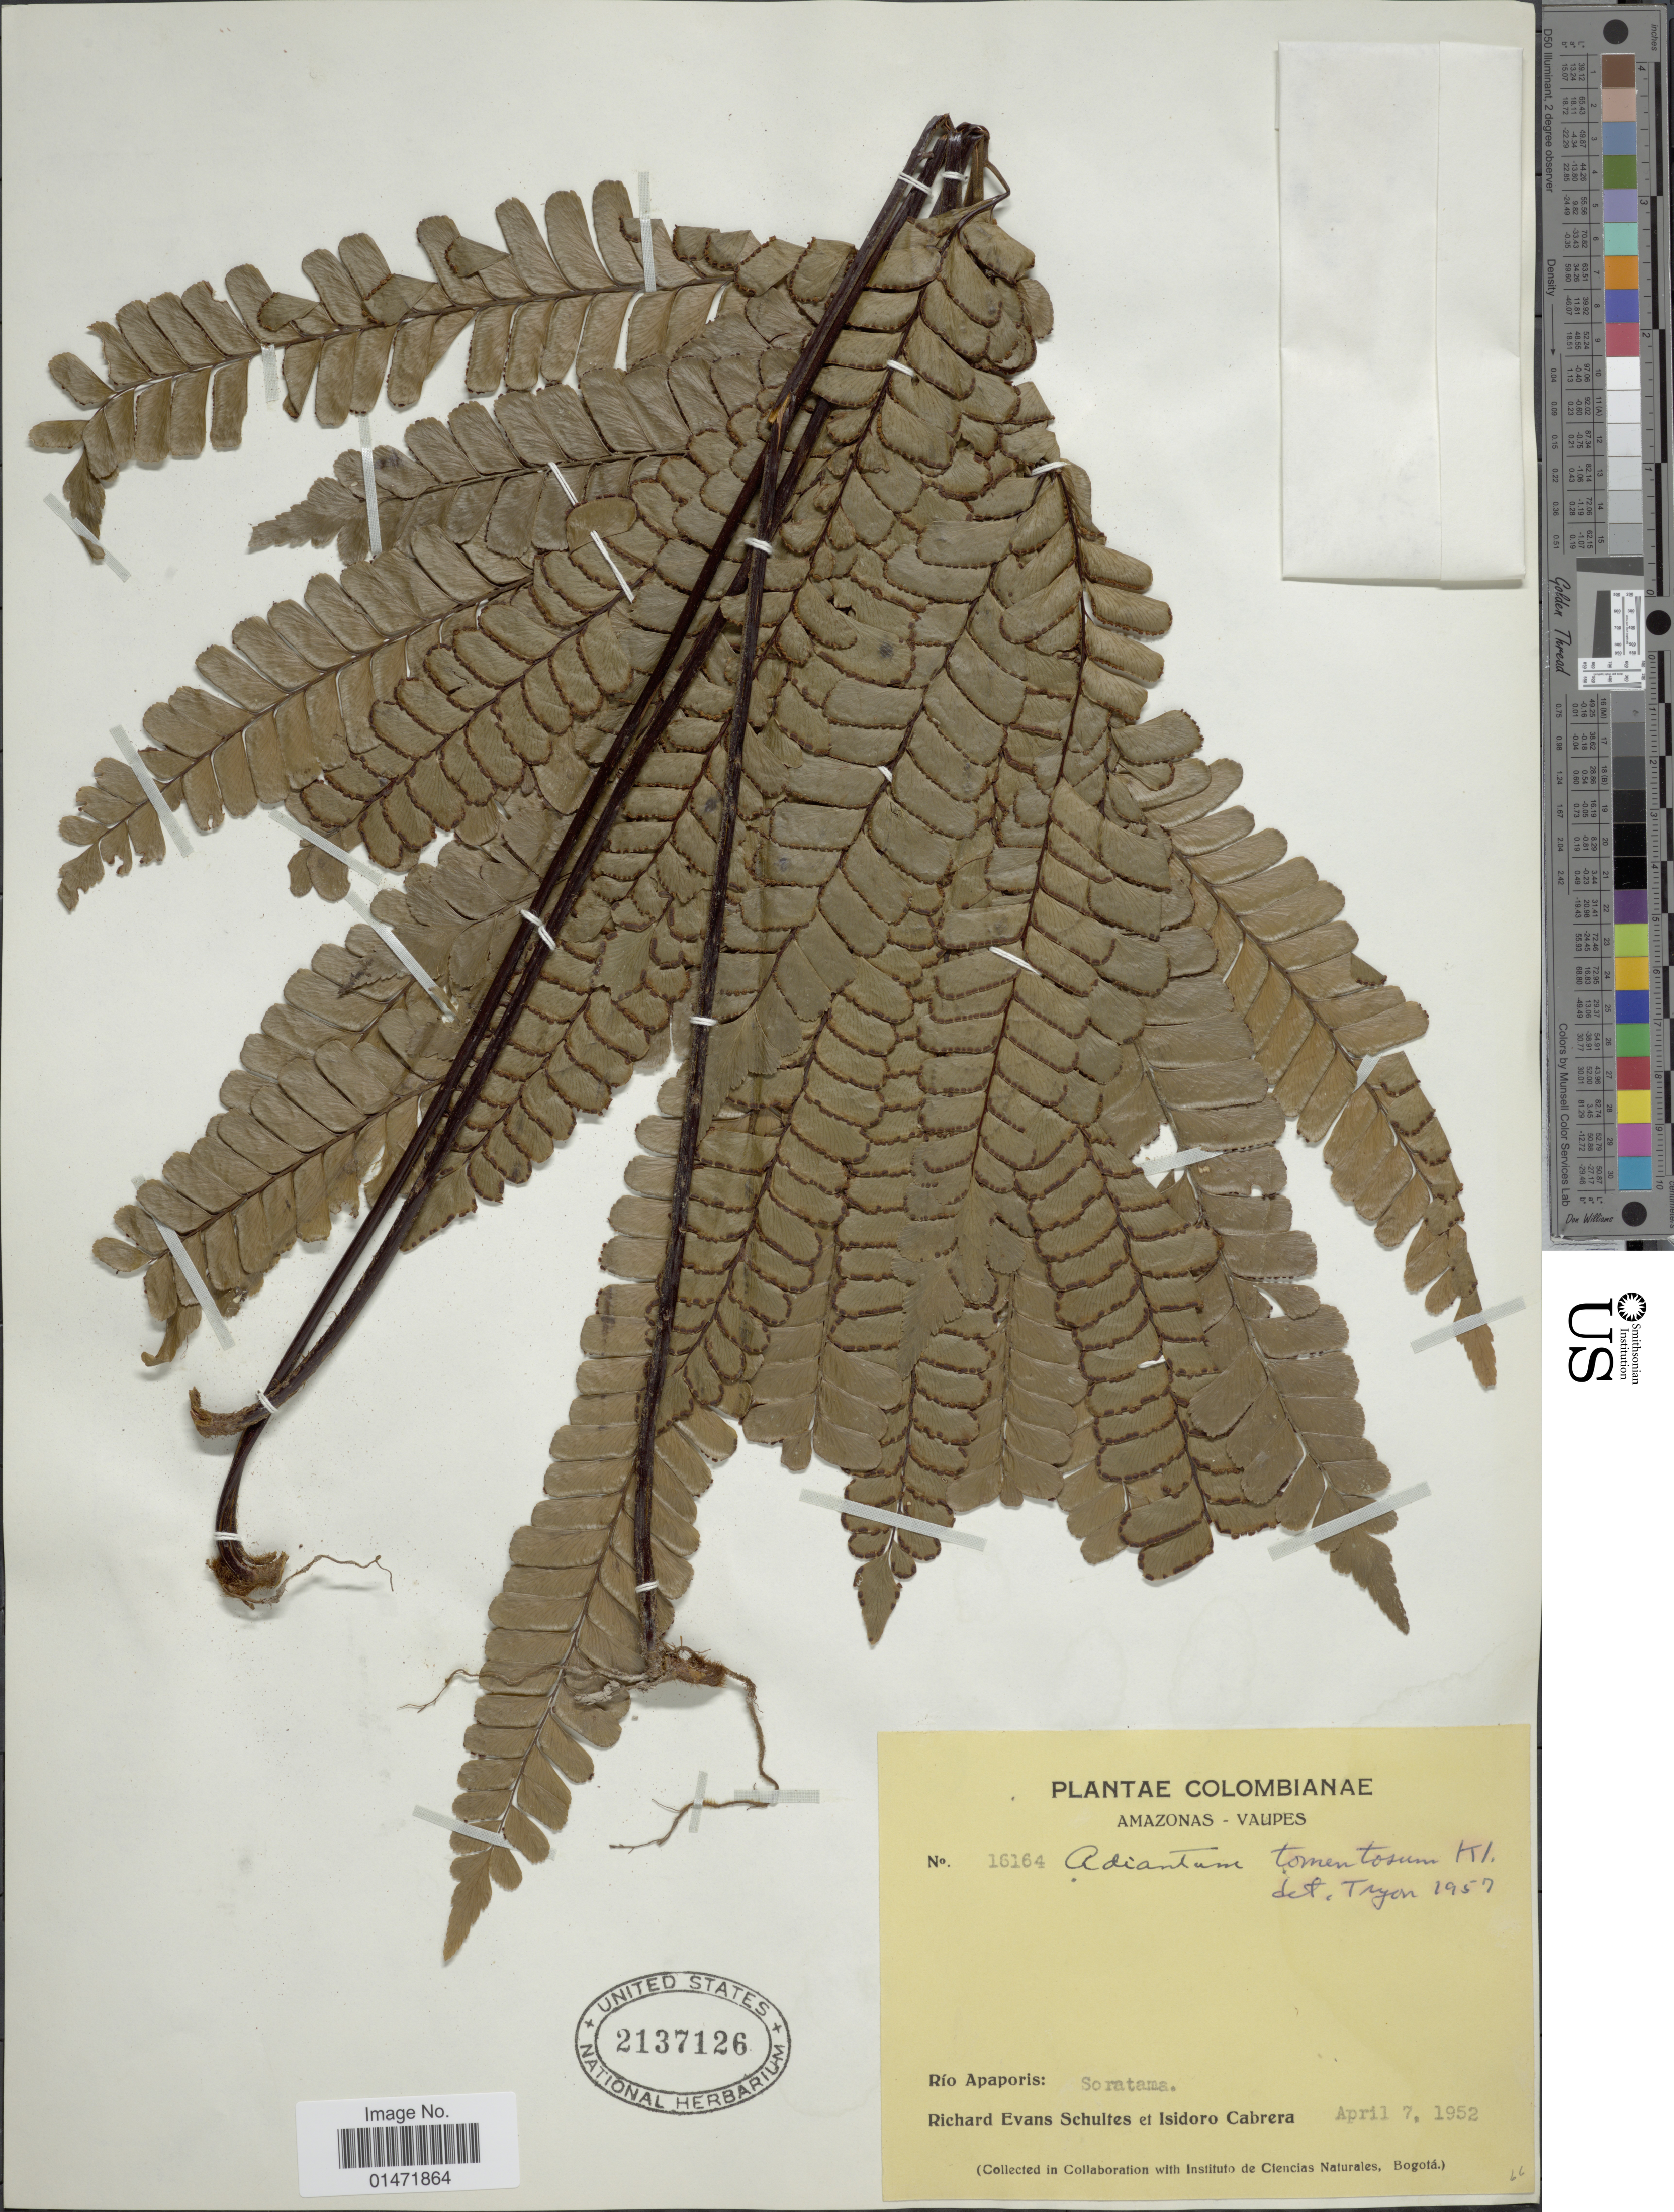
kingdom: Plantae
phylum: Tracheophyta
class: Polypodiopsida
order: Polypodiales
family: Pteridaceae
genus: Adiantum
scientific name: Adiantum tomentosum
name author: Klotzsch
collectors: R. E. Schultes & I. Cabrera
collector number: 16164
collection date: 1952-04-07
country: Colombia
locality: Amazonas-Vaupes. Río Apaporis: Soratama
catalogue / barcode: US 2137126